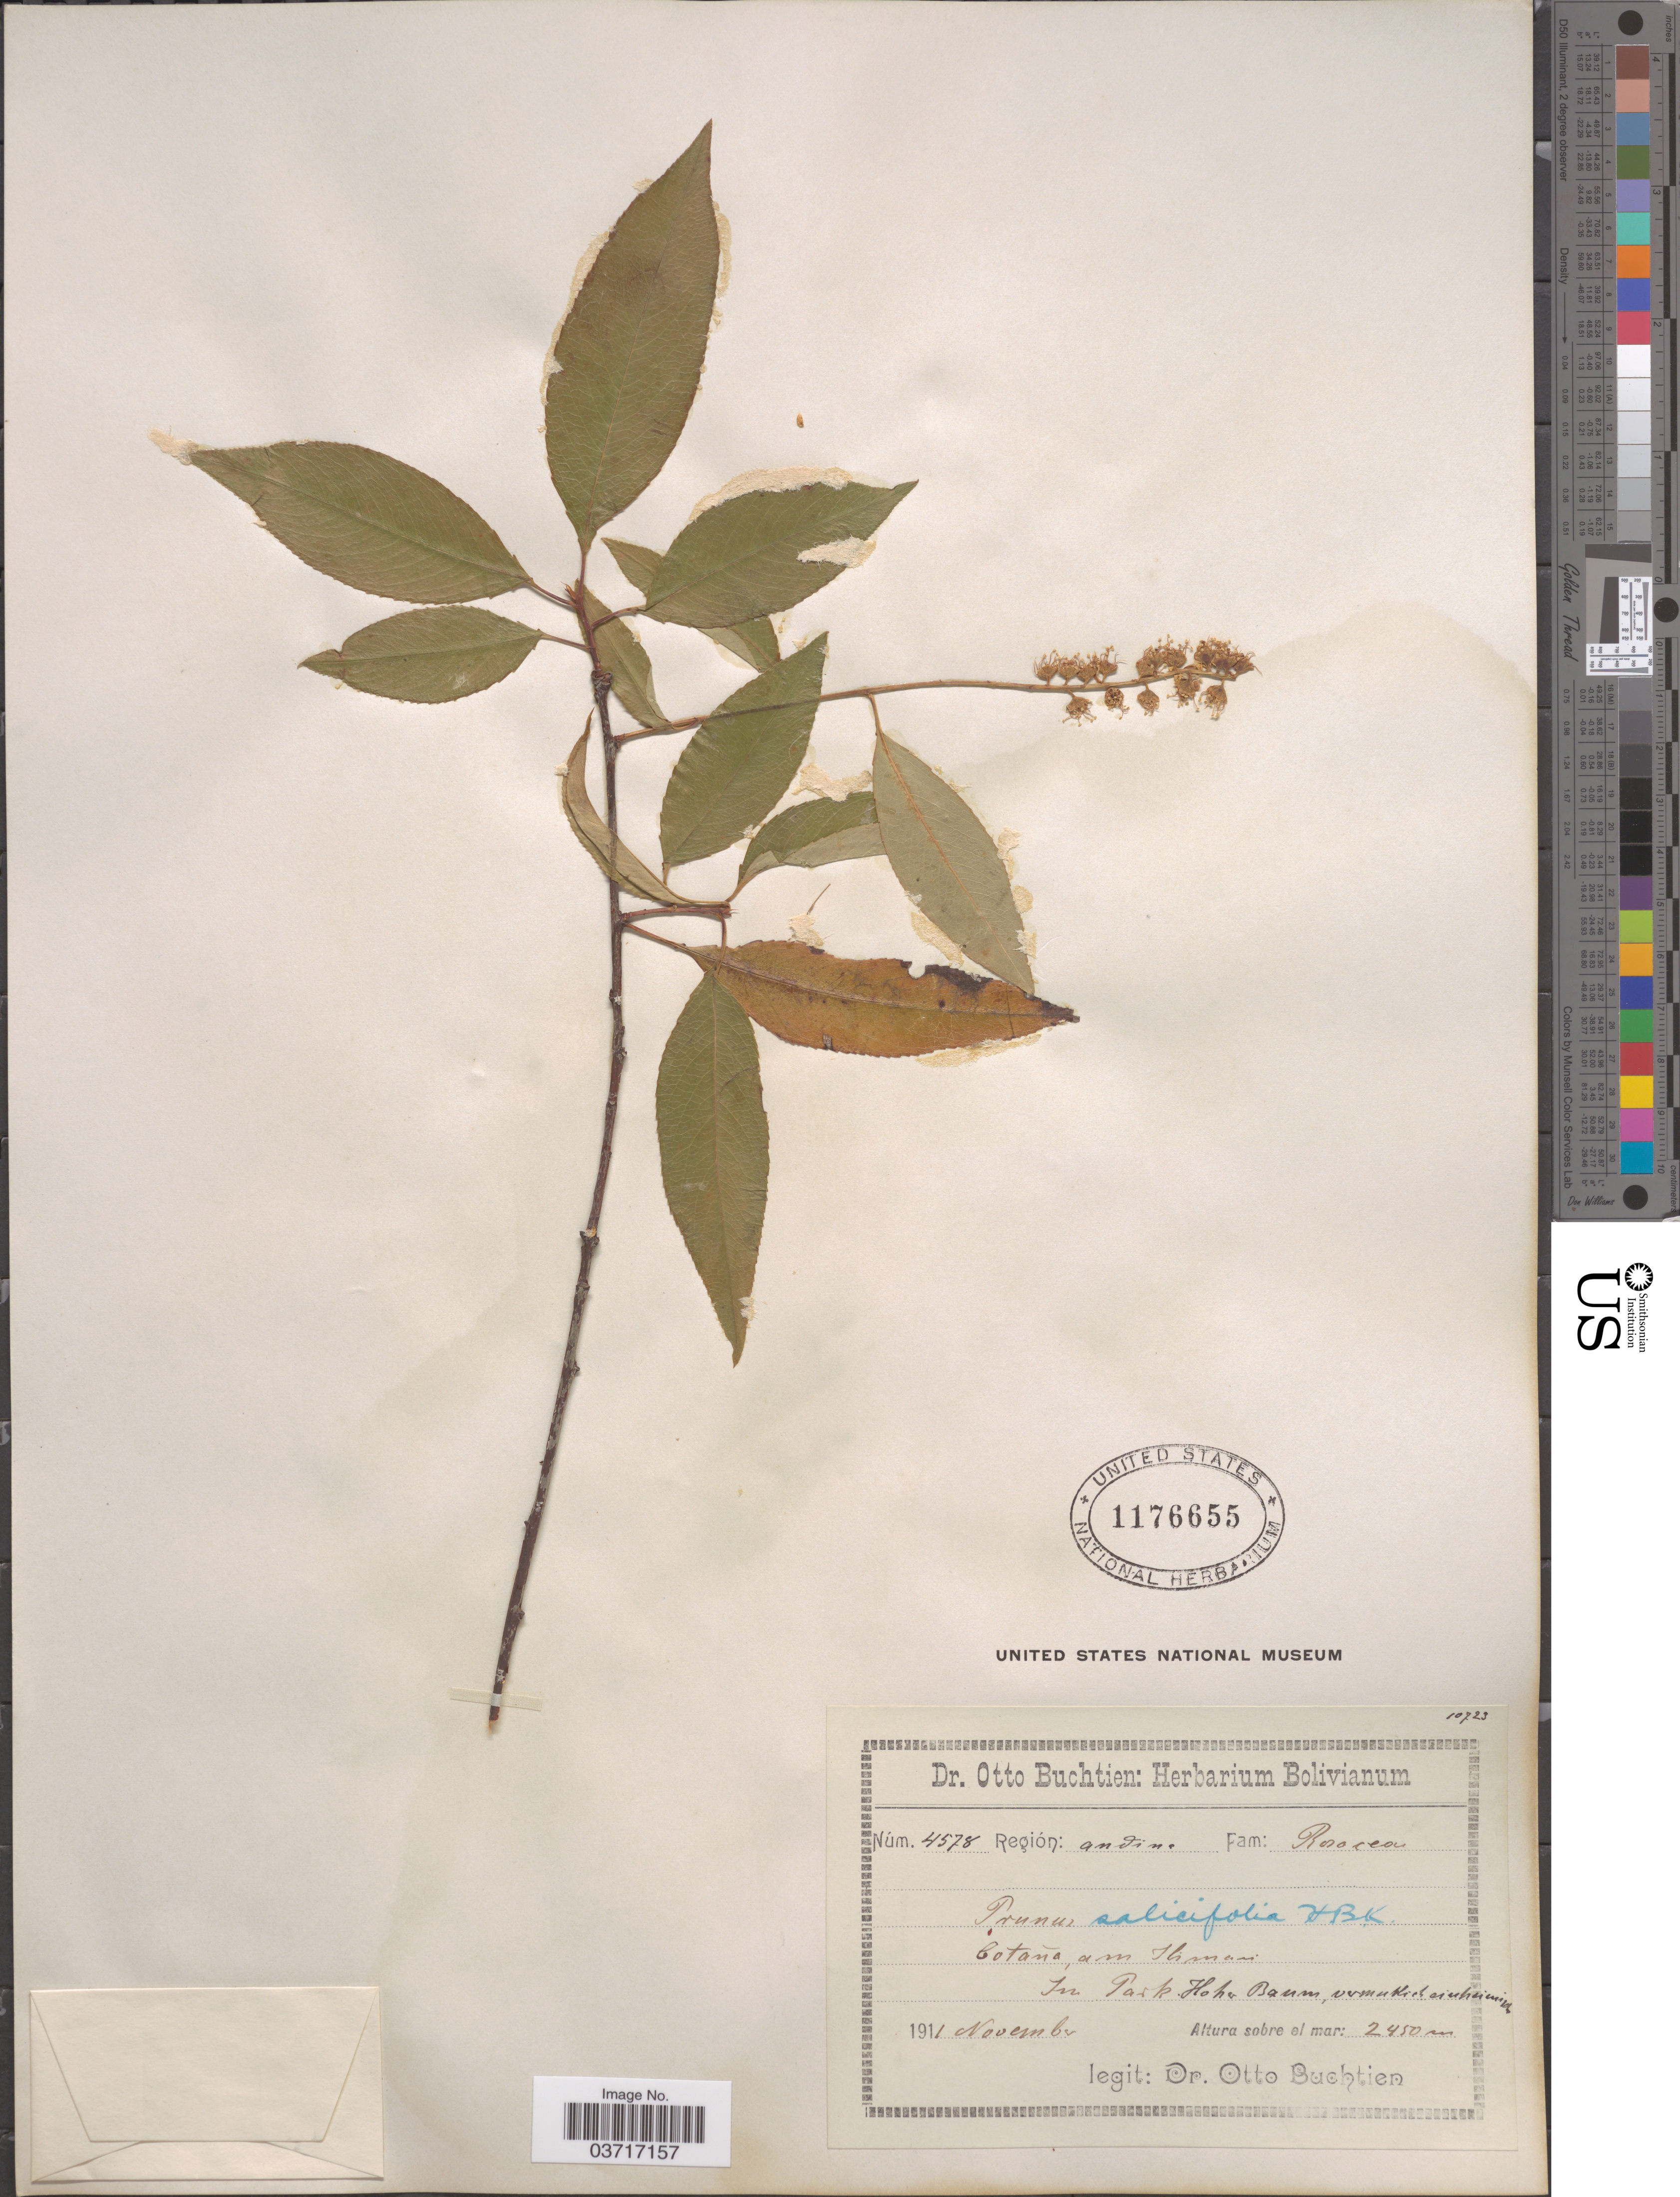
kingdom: Plantae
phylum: Tracheophyta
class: Magnoliopsida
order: Rosales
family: Rosaceae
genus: Prunus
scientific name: Prunus serotina subsp. capuli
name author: (Cav. ex Spreng.) McVaugh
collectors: O. Buchtien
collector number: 4578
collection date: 1911-11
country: Bolivia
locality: Región: andine. Cotaña, am Ilimani.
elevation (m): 2450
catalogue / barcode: US 1176655